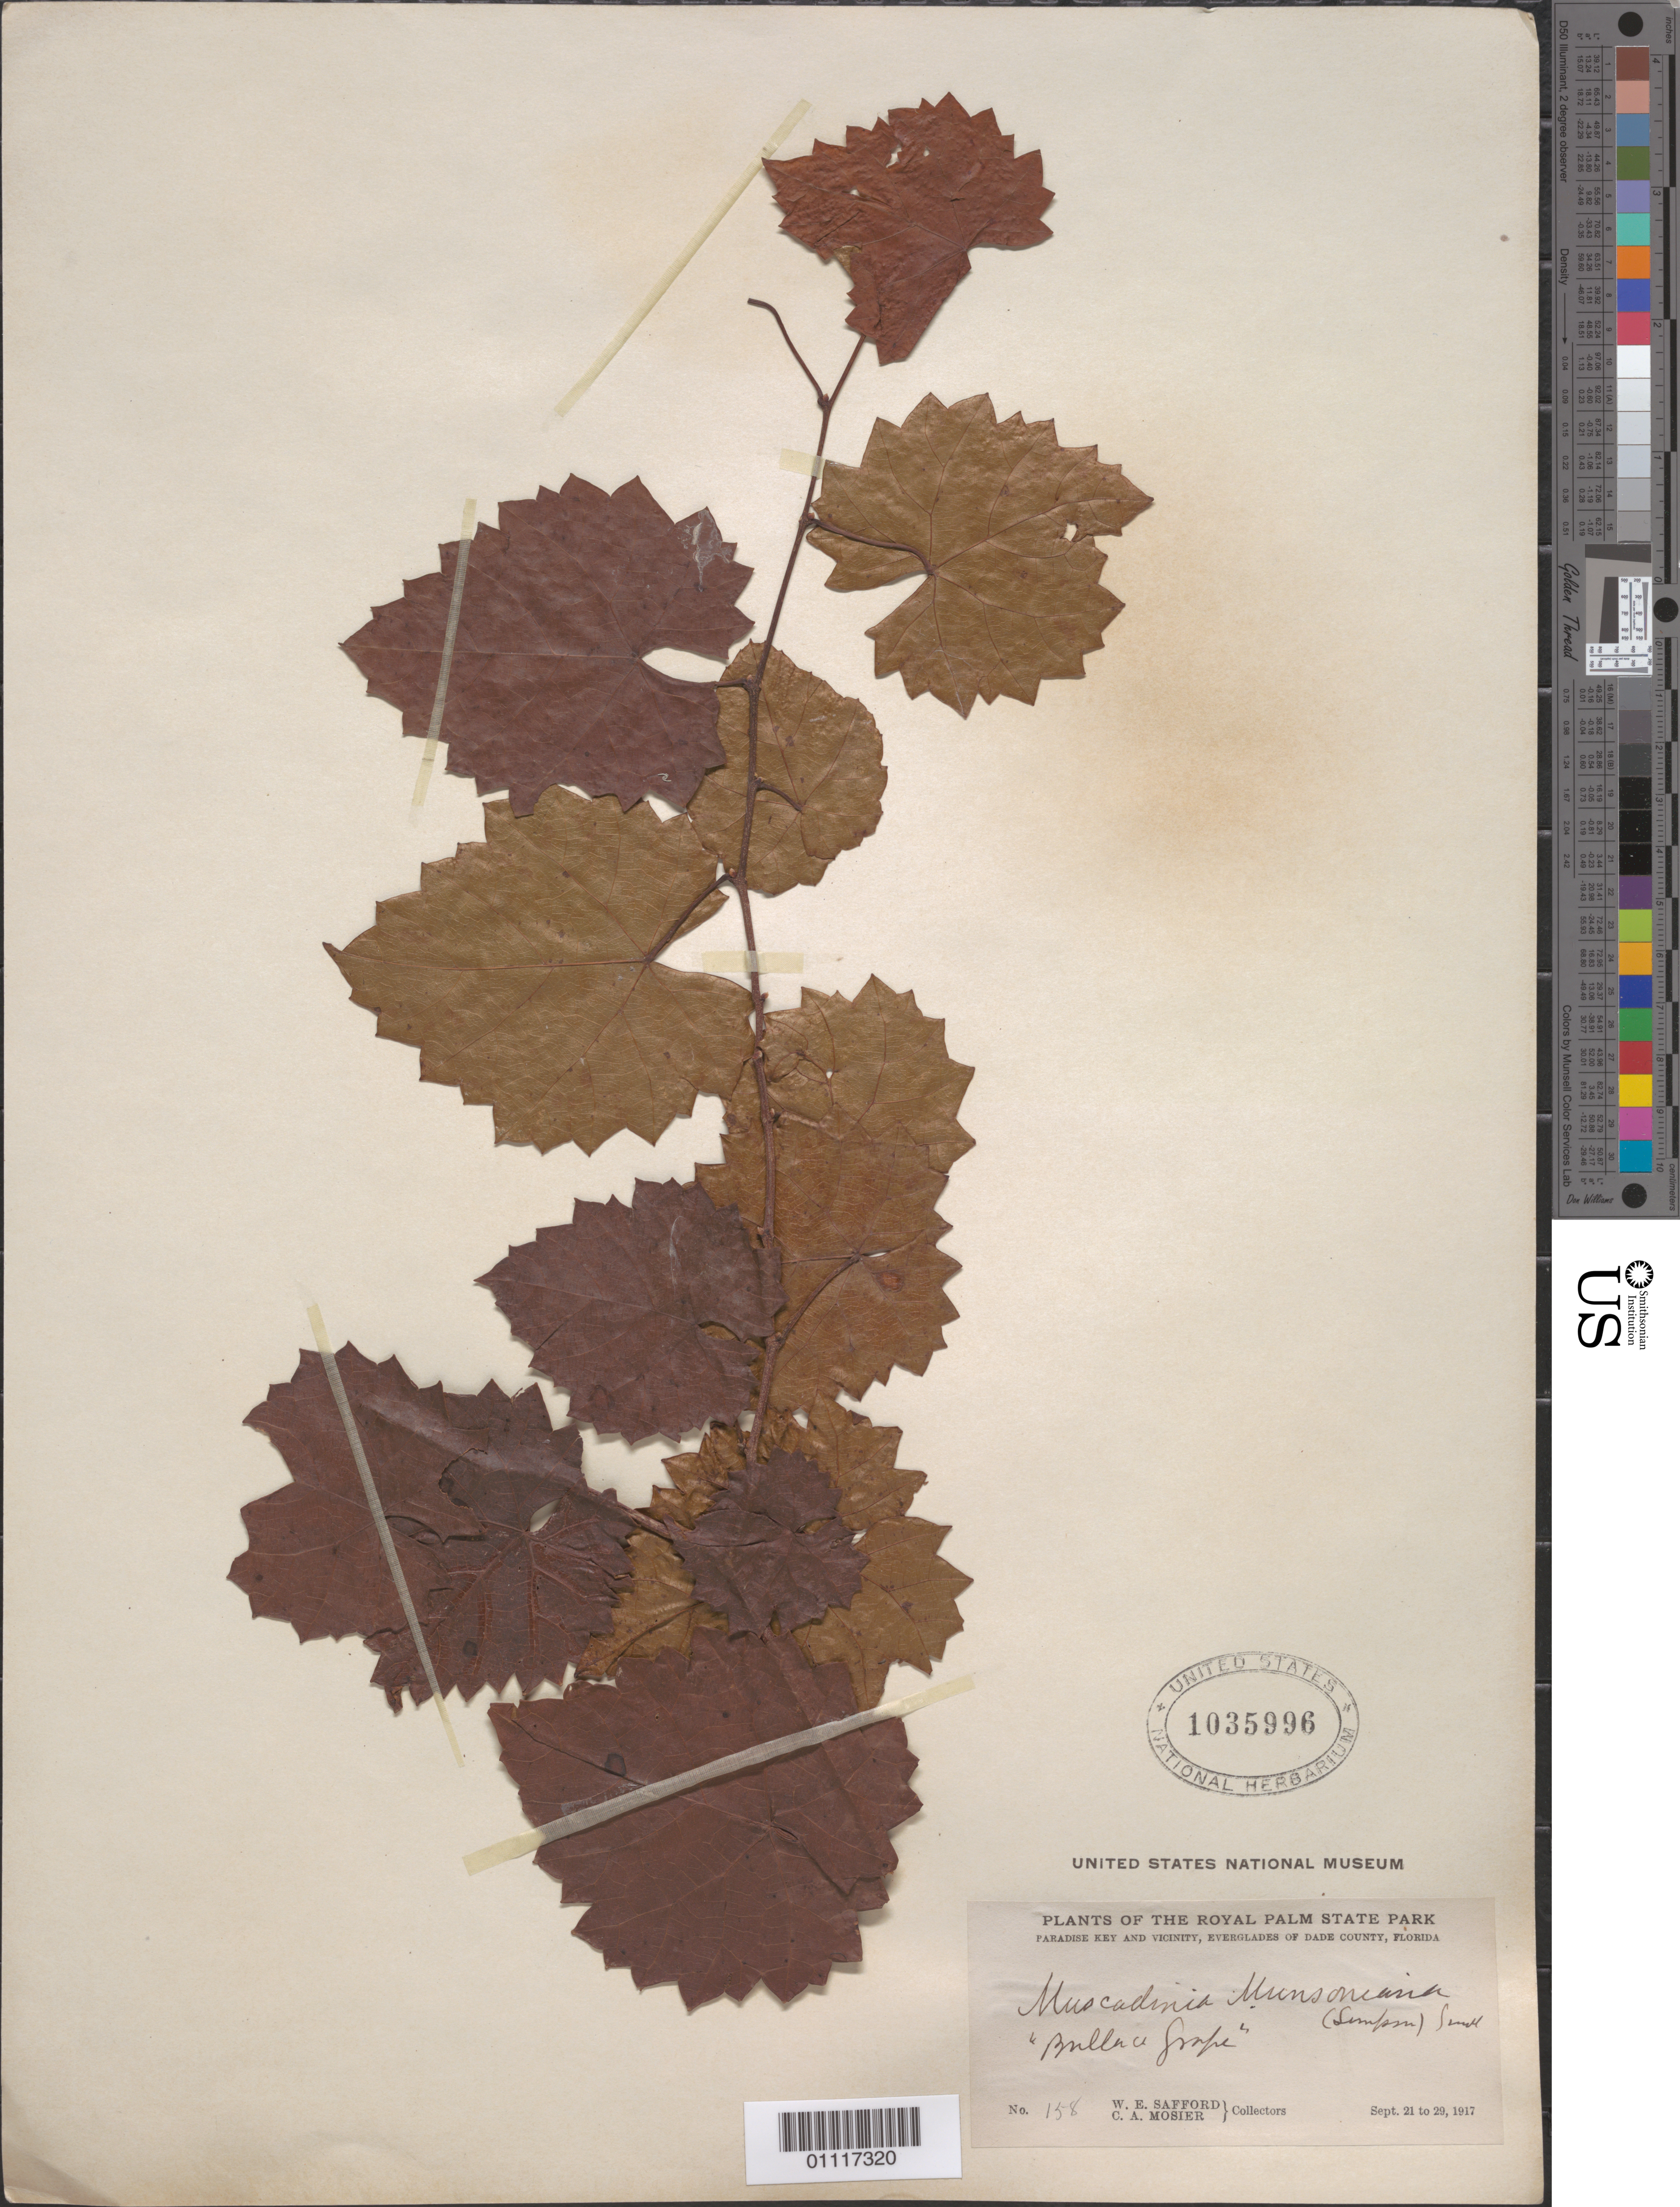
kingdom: Plantae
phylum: Tracheophyta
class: Magnoliopsida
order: Vitales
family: Vitaceae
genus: Vitis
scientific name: Vitis munsoniana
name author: J.H. Simpson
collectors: W. E. Safford & C. A. Mosier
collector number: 158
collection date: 1917-09-21/1917-09-29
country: United States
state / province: Florida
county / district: Dade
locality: Paradise Key and Vicinity, Everglades.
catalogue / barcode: US 1035996